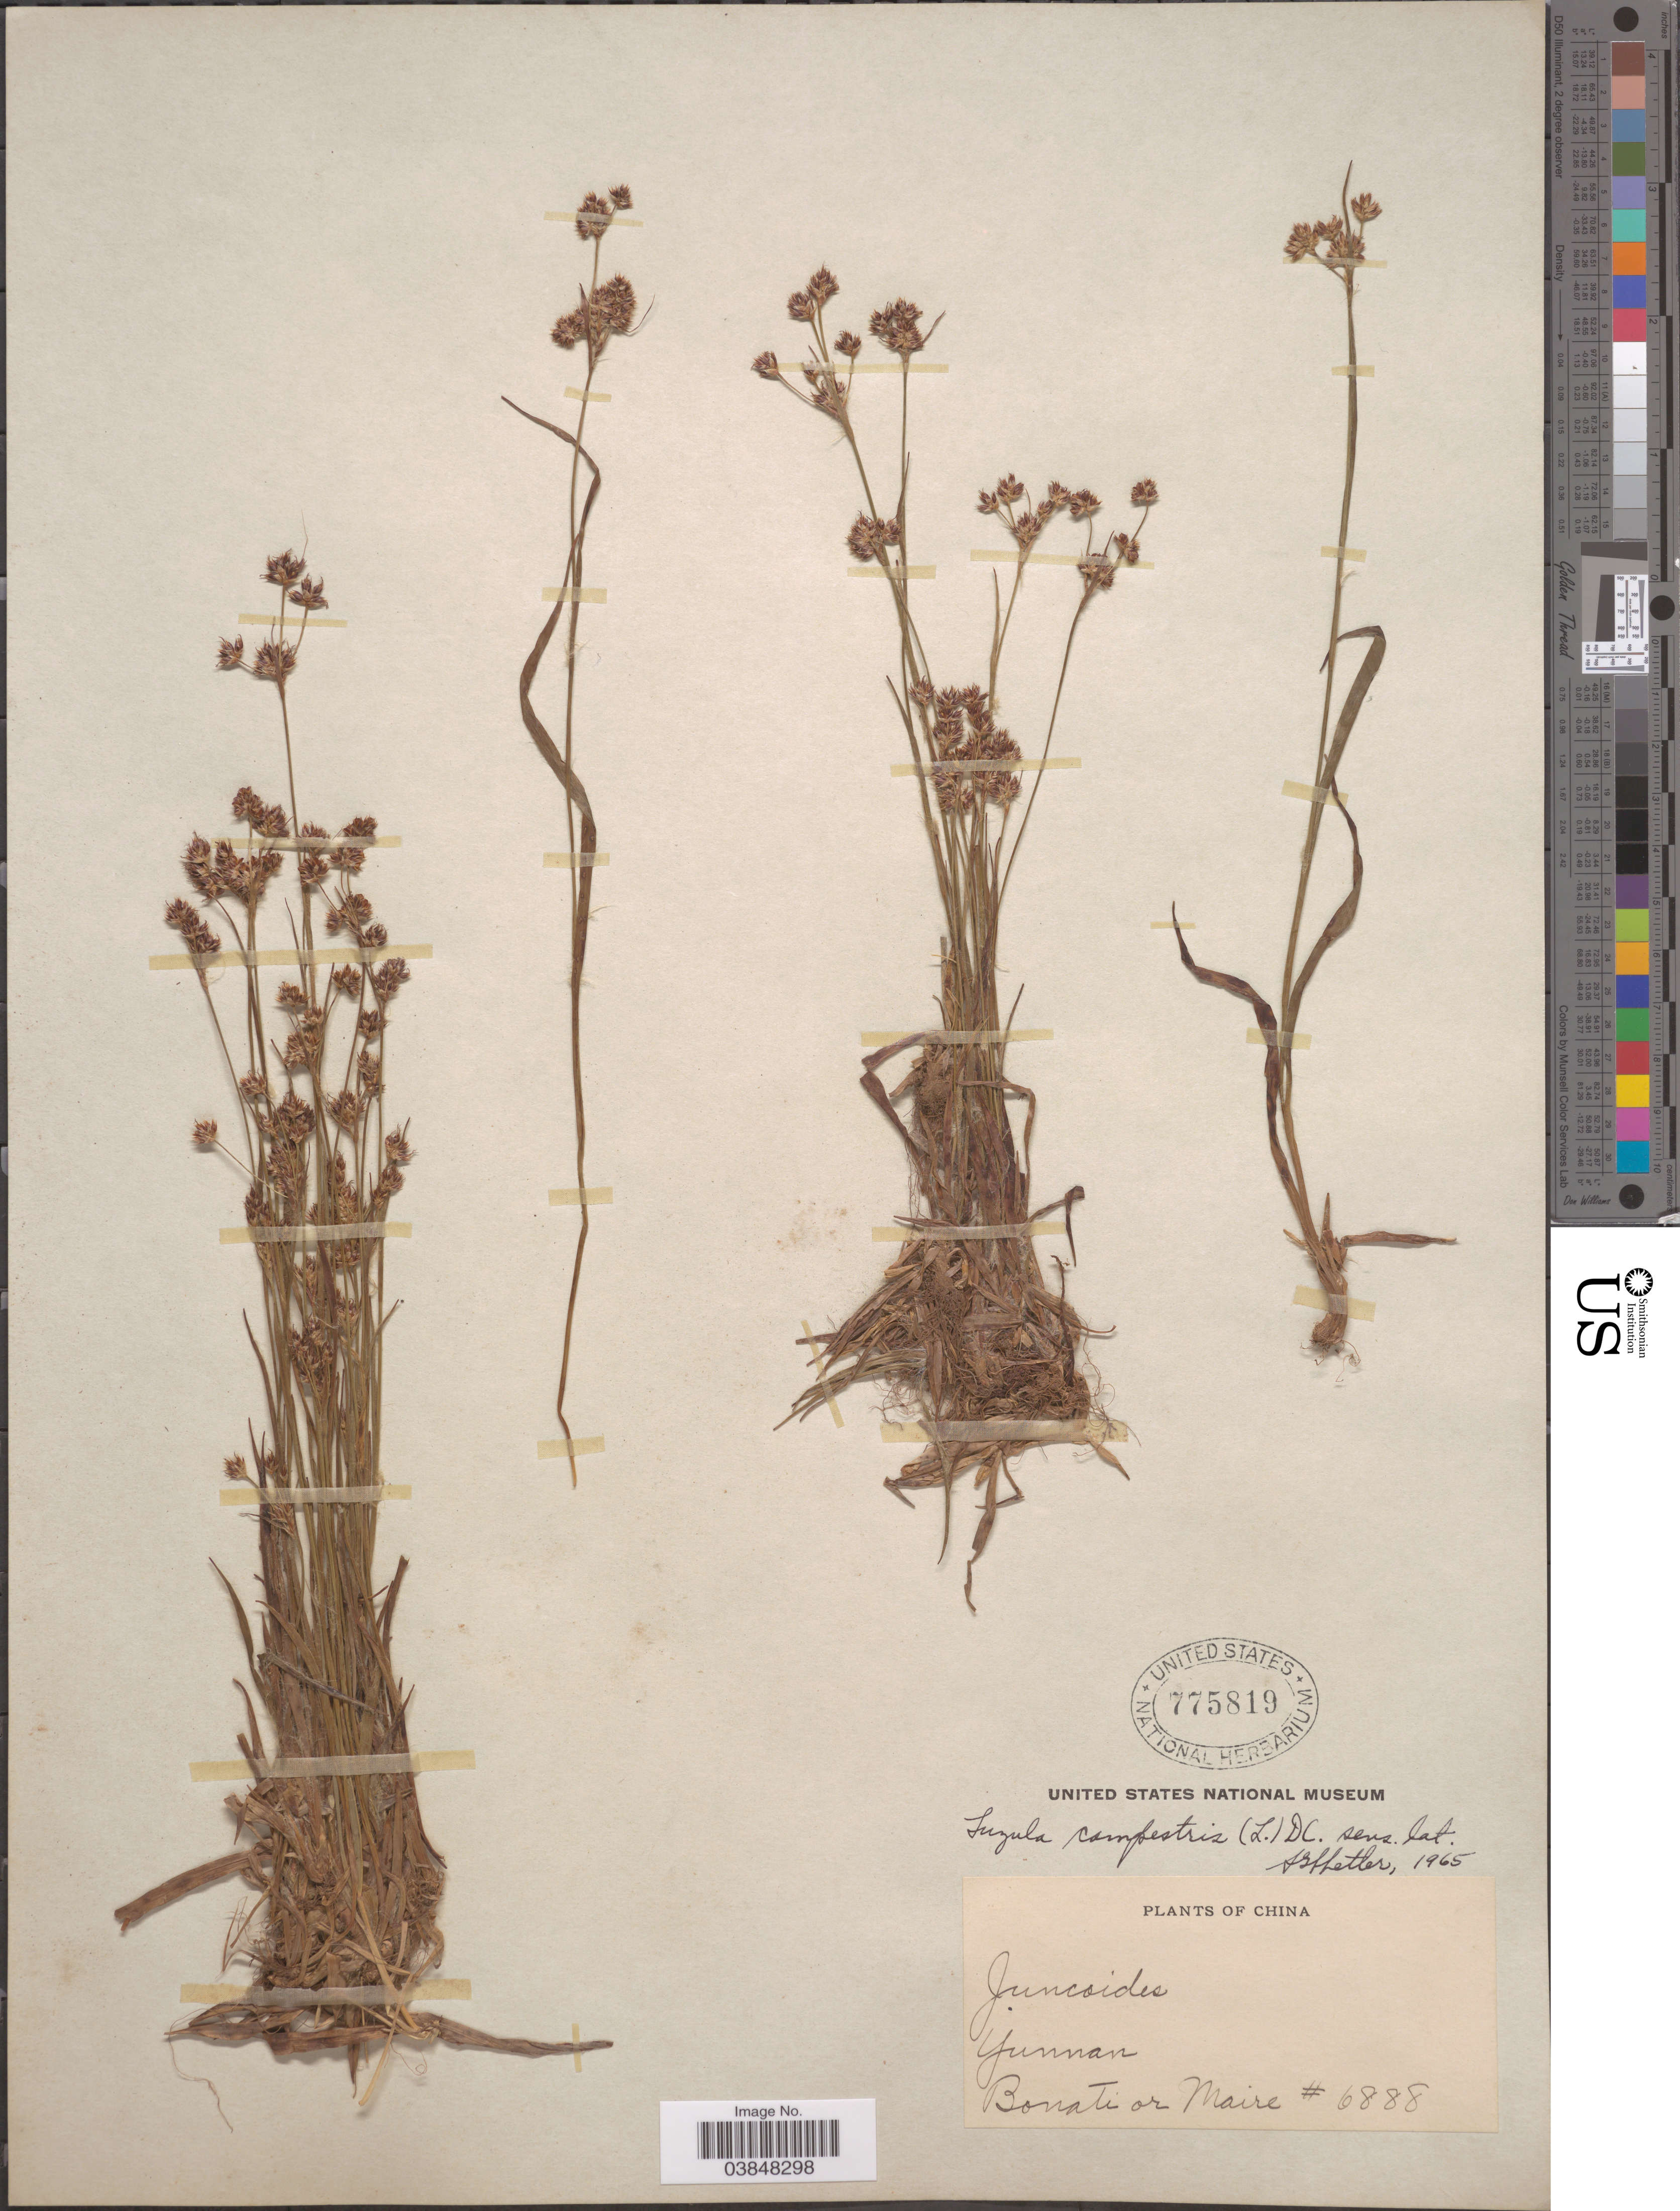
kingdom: Plantae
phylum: Tracheophyta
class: Liliopsida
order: Poales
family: Juncaceae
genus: Luzula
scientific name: Luzula campestris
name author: (L.) DC.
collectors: -. Bonati & Maire, --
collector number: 6888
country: China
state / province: Yunnan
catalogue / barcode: US 775819